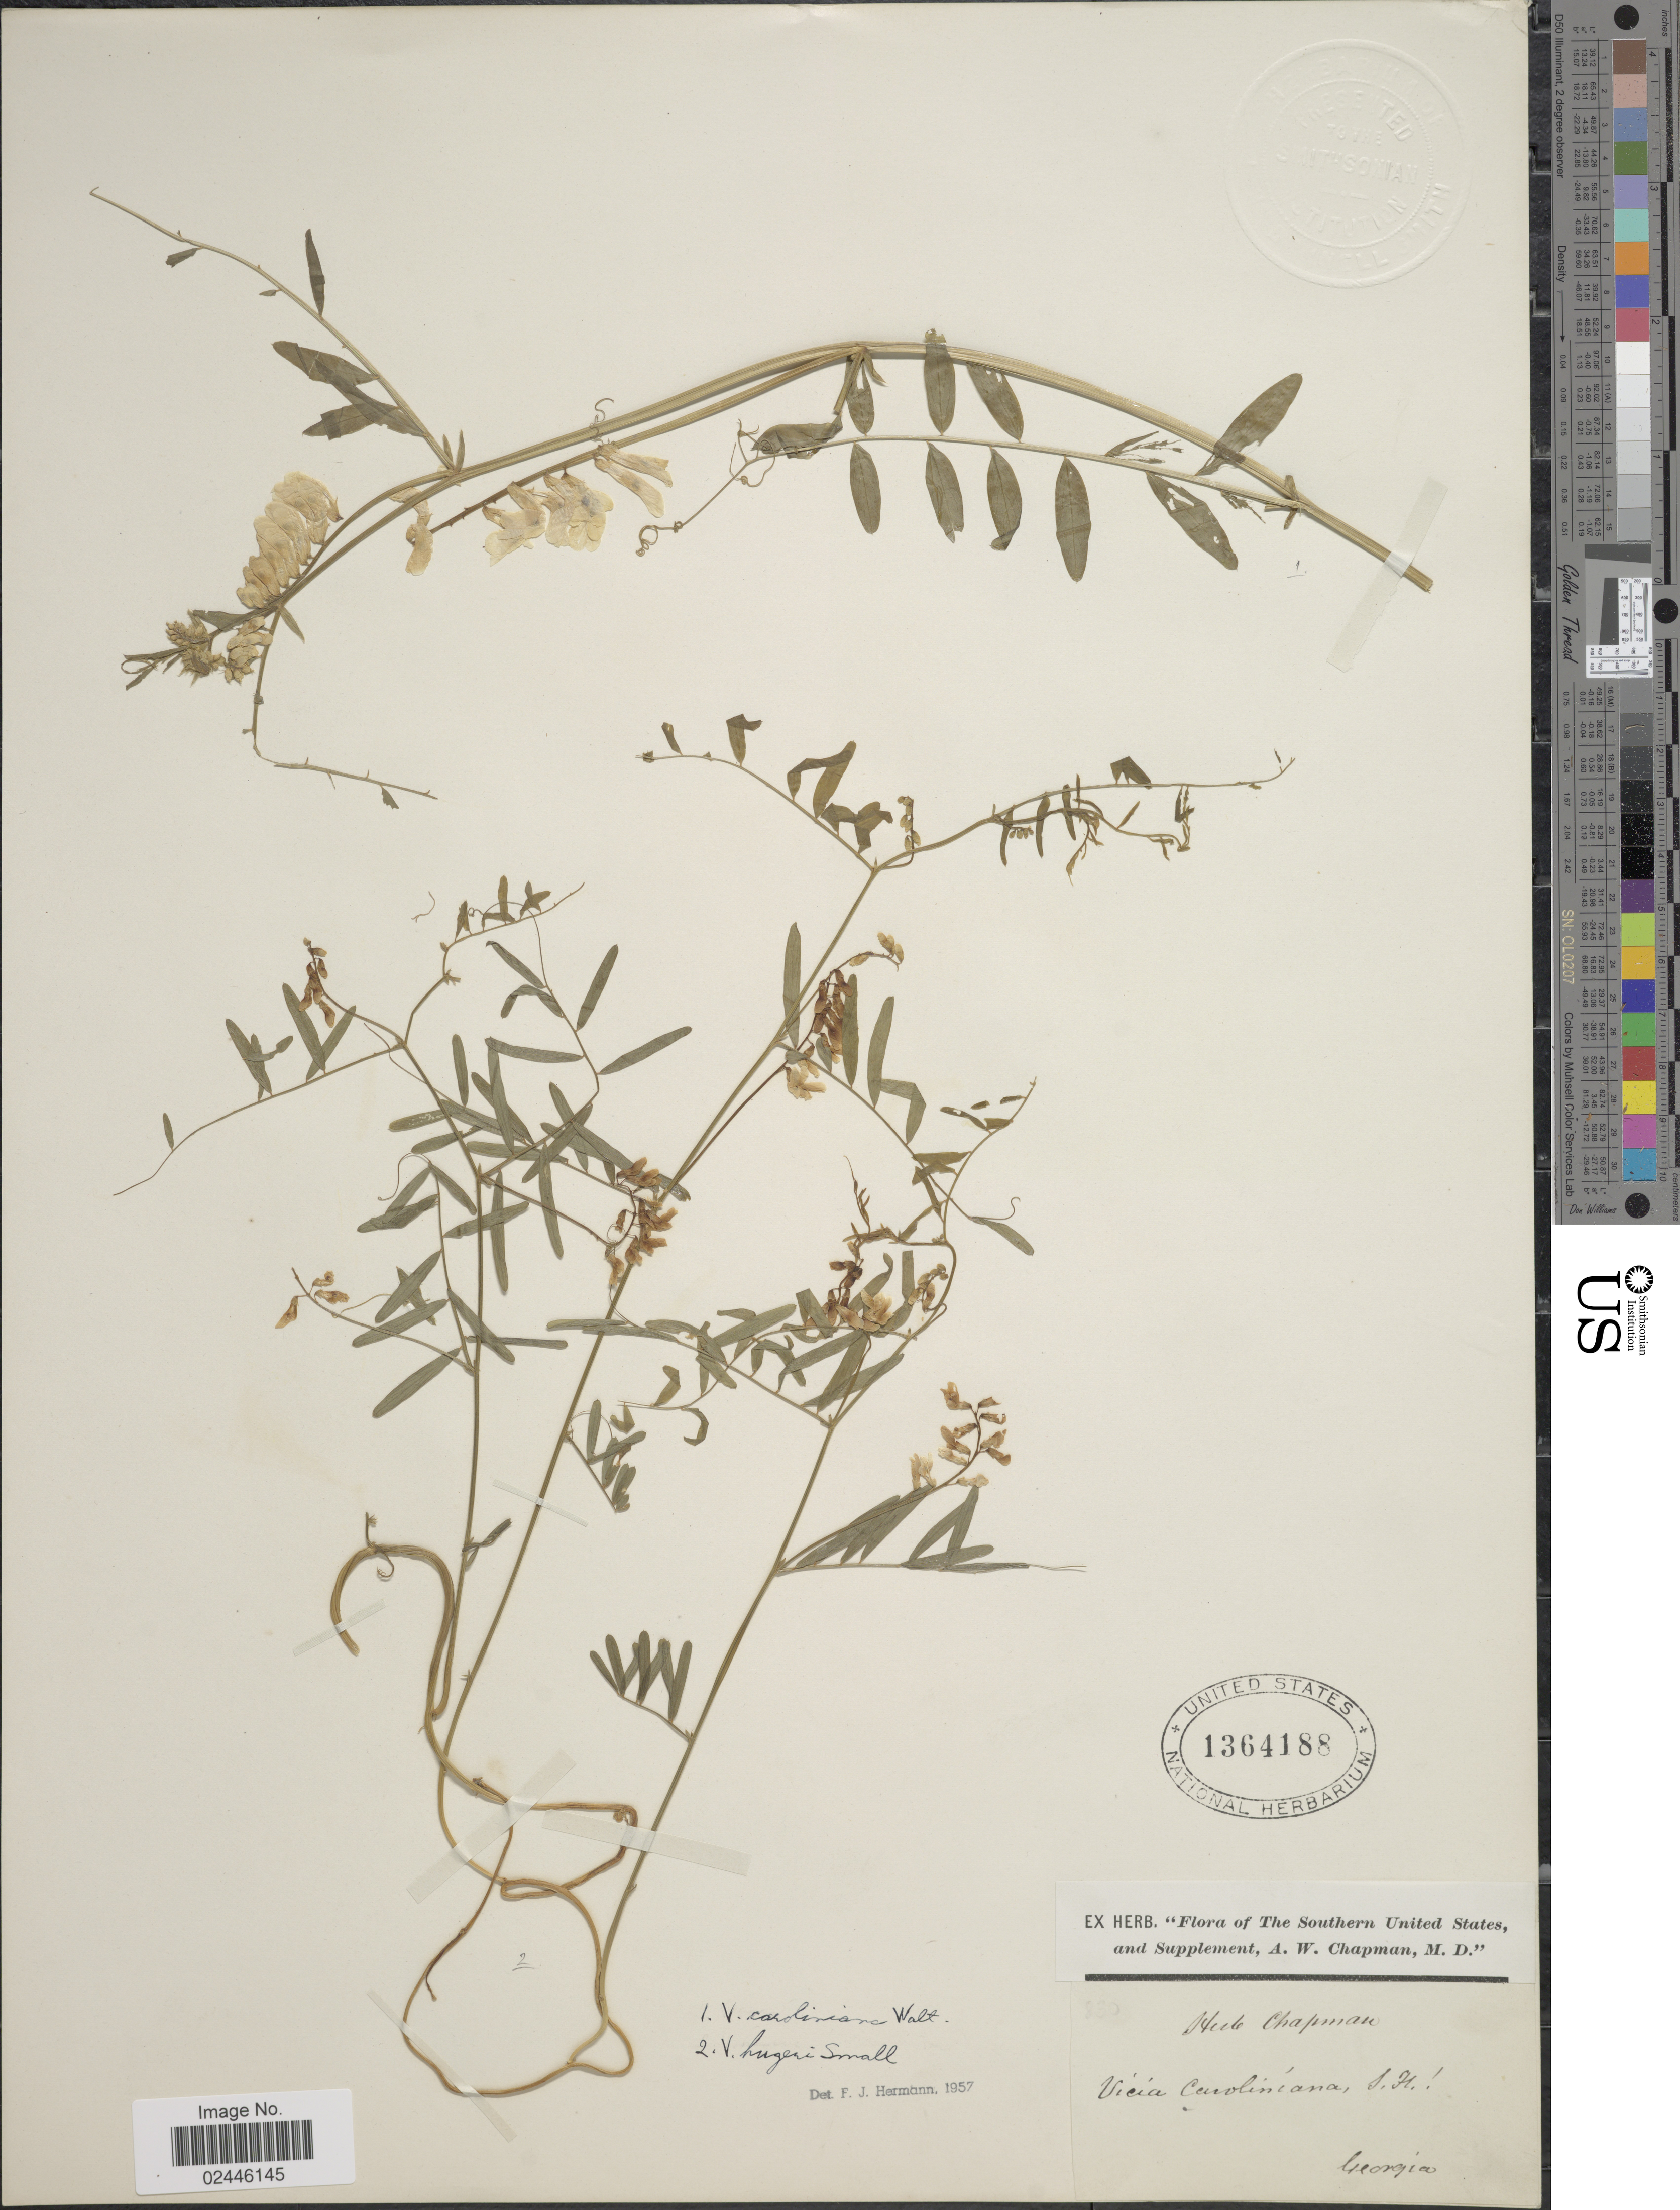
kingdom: Plantae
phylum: Tracheophyta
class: Magnoliopsida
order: Fabales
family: Fabaceae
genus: Vicia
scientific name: Vicia hugeri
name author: Small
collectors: ex herb. A.W. Chapman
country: United States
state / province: Georgia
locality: Southern United States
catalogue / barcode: US 1364188